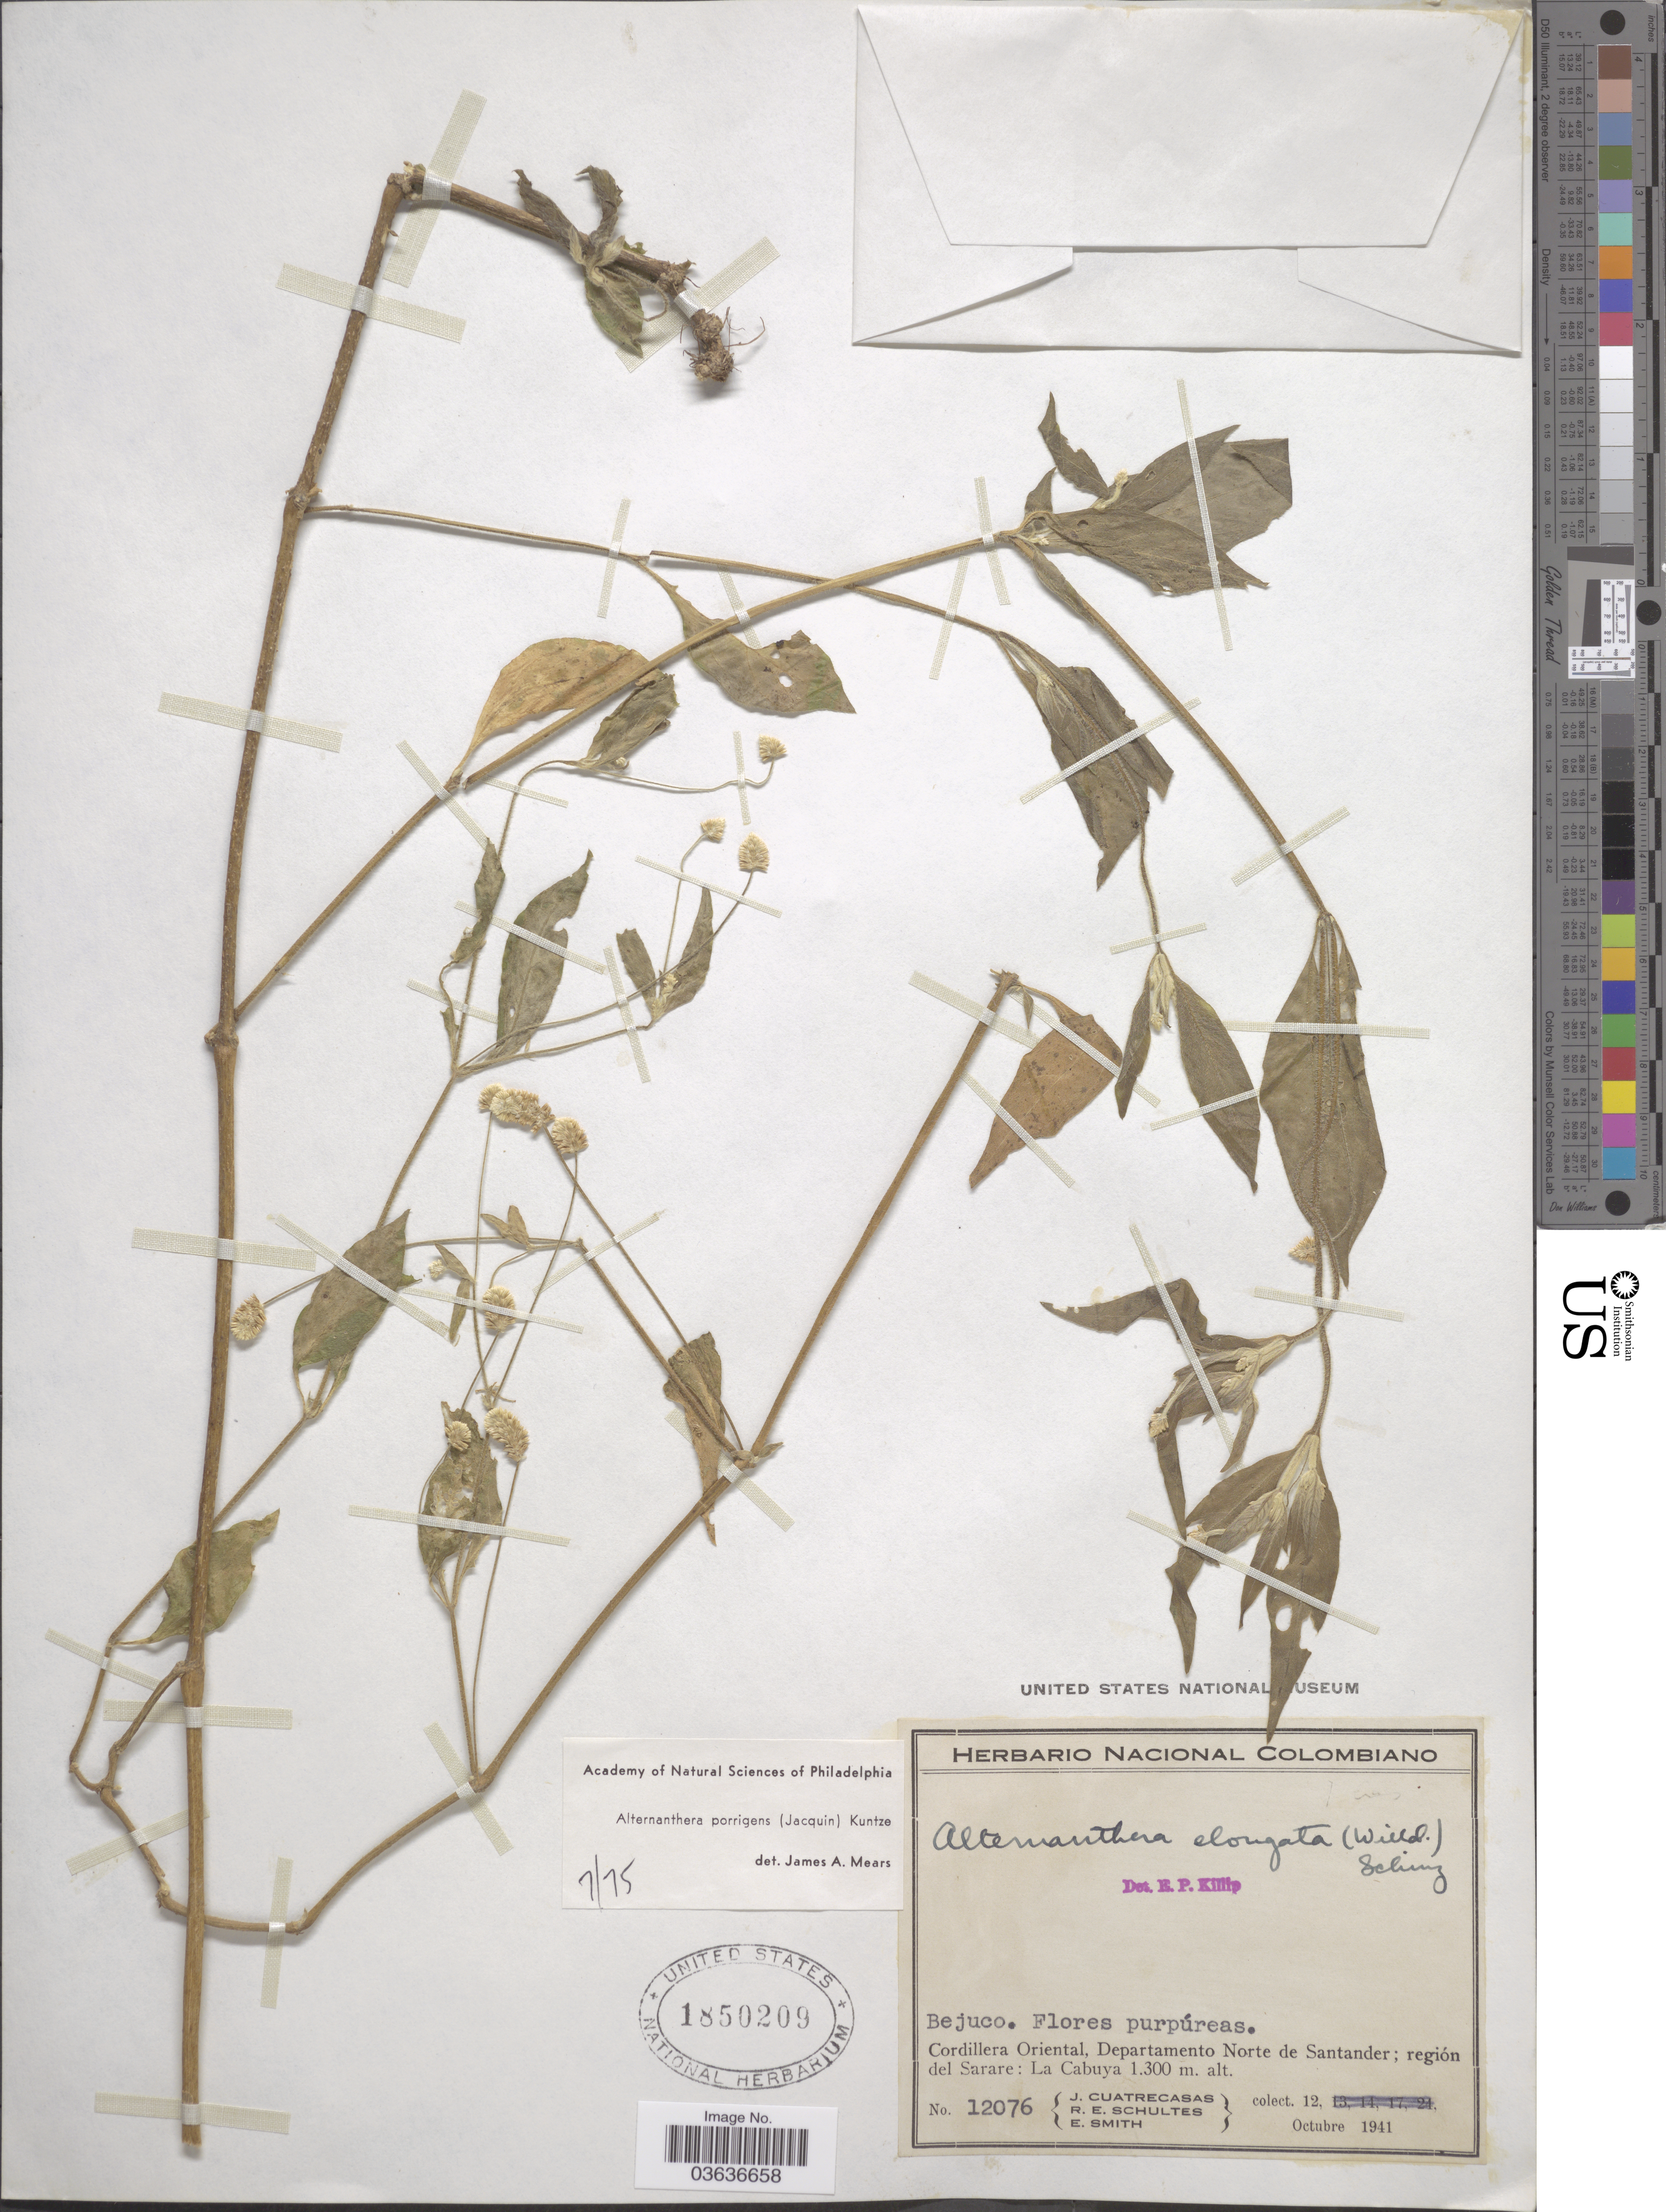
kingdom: Plantae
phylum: Tracheophyta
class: Magnoliopsida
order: Caryophyllales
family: Amaranthaceae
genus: Alternanthera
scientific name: Alternanthera porrigens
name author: (Jacq.) Kuntze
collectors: J. Cuatrecasas, R. E. Schultes & E. Smith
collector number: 12076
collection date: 1941-10-12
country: Colombia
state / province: Norte de Santander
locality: Cordillera Oriental, Departamento Norte de Santander; región del Sarare: La Cabuya.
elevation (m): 1300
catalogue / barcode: US 1850209